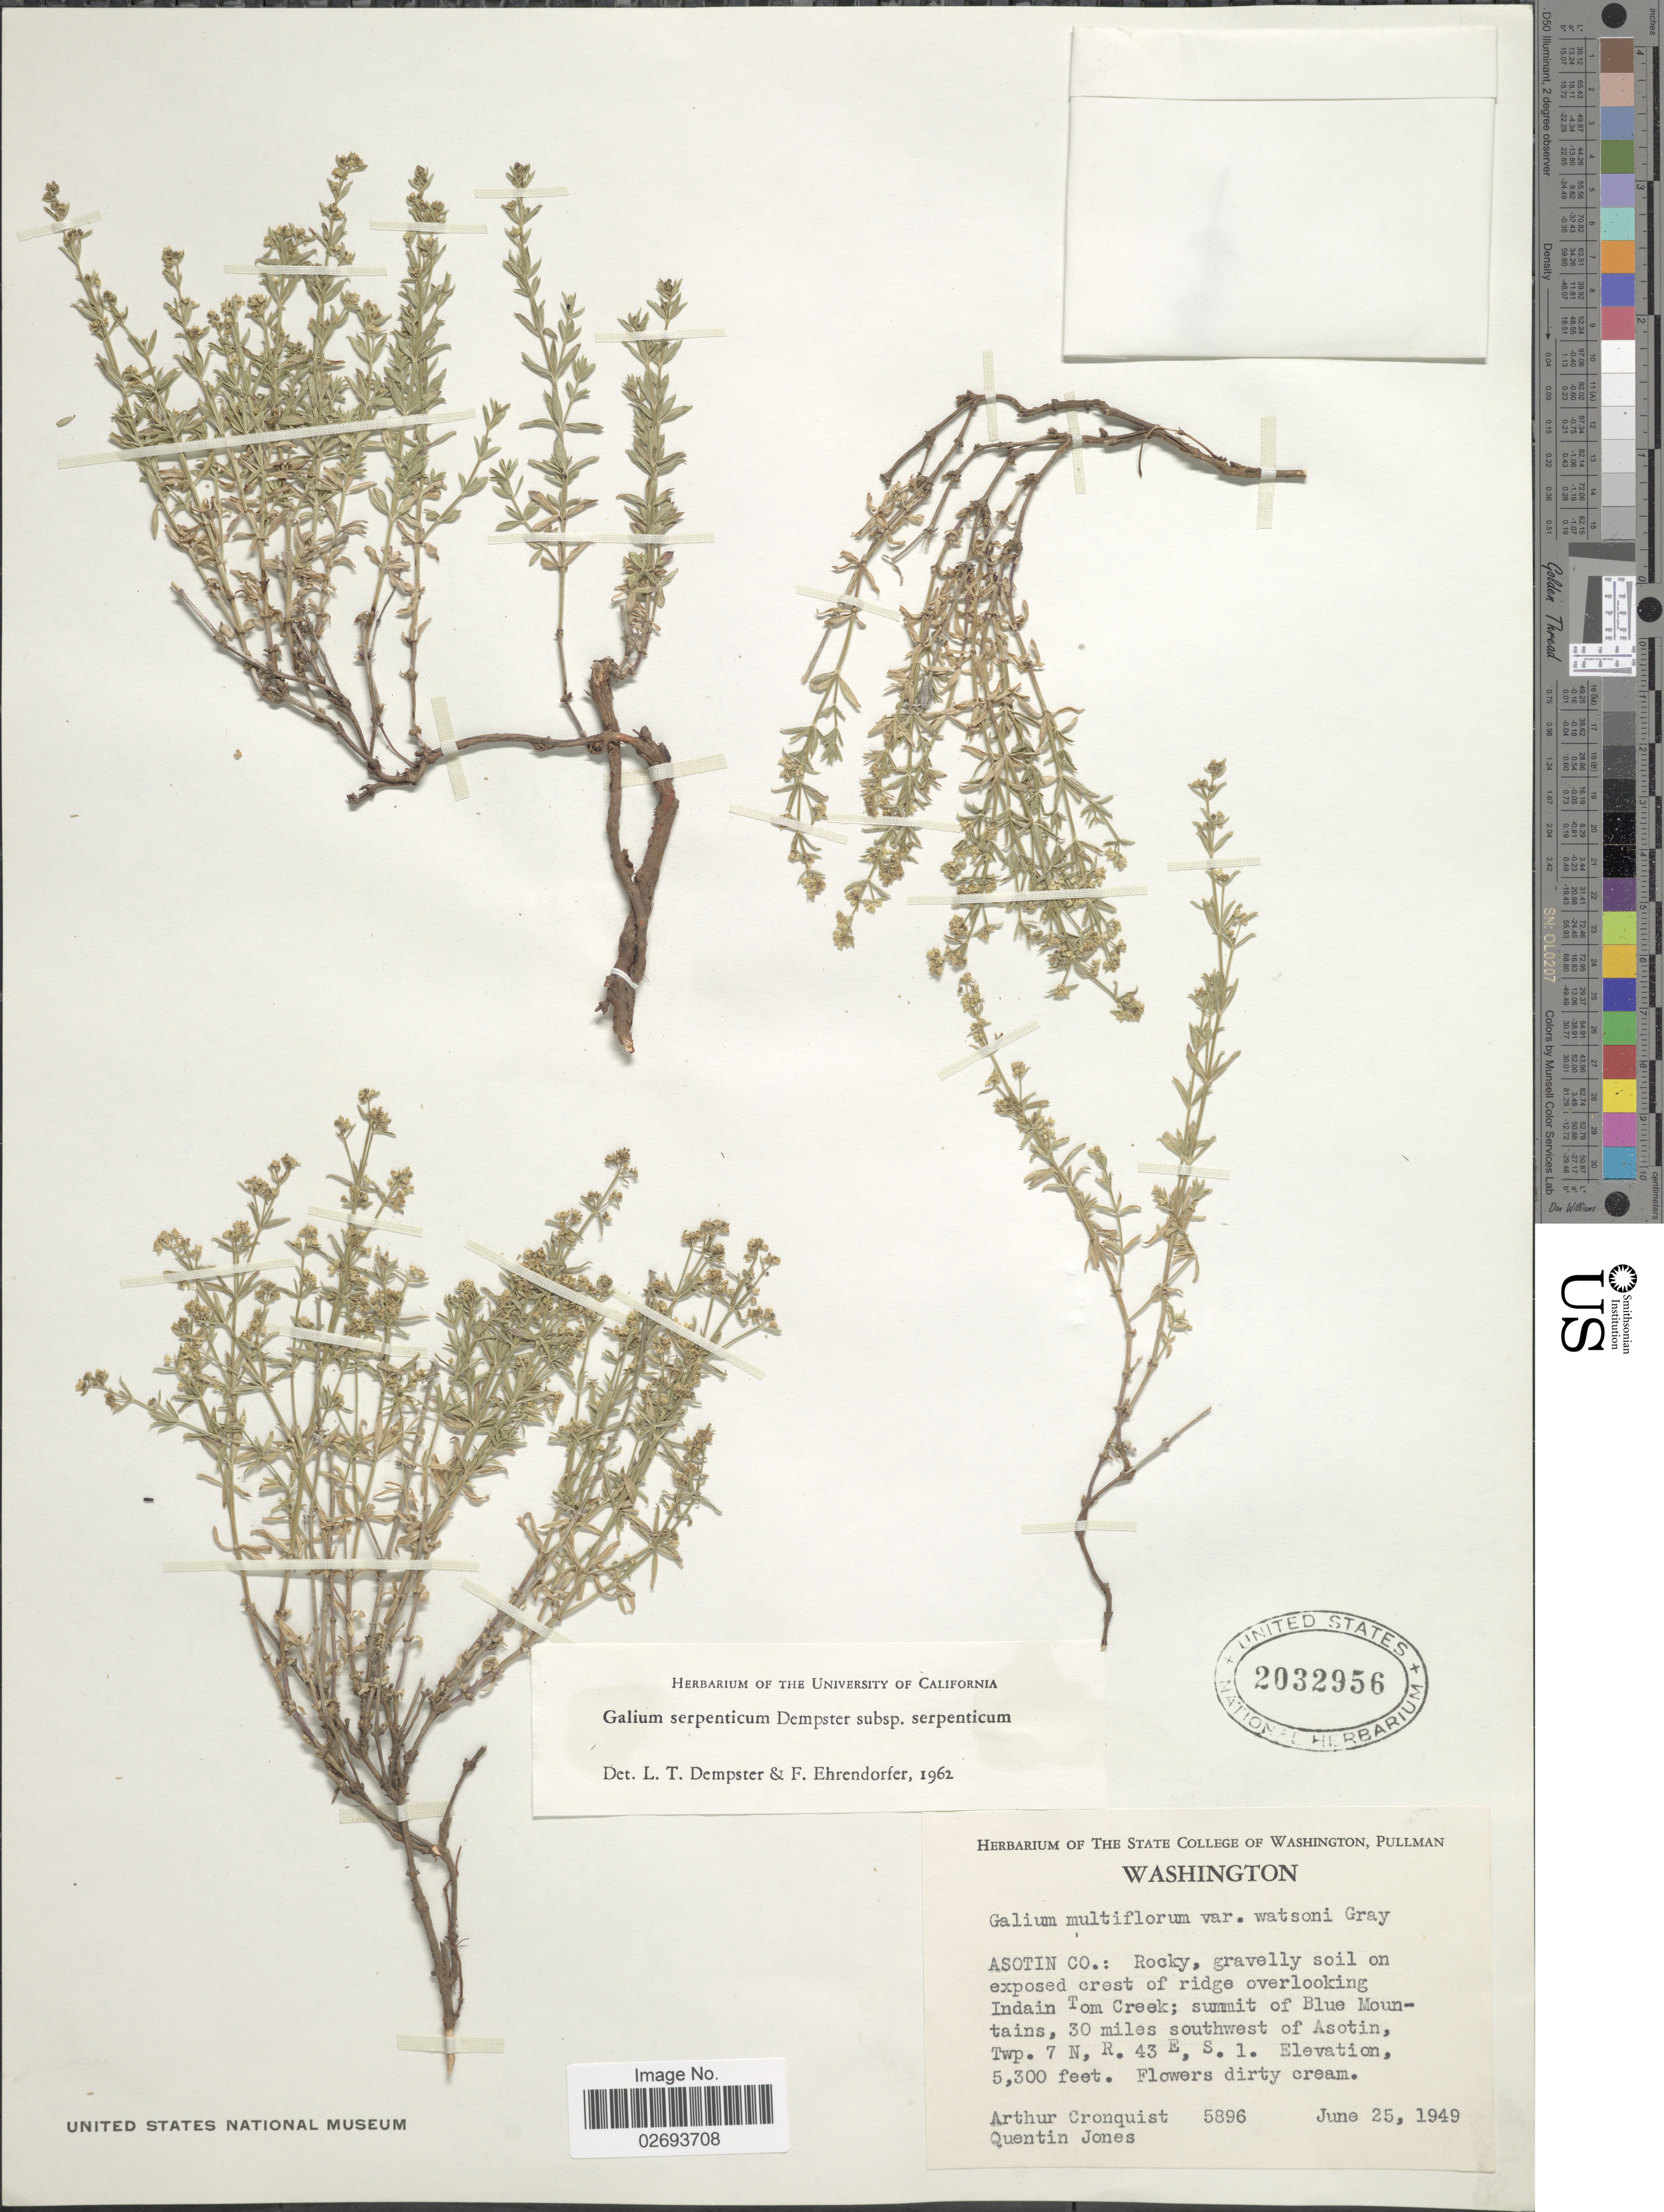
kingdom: Plantae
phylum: Tracheophyta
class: Magnoliopsida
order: Gentianales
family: Rubiaceae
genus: Galium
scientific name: Galium serpenticum subsp. serpenticum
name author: Dempster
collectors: A. J. Cronquist & Q. Jones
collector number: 5896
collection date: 1949-06-25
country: United States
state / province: Washington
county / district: Asotin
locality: Asotin Co.: Rocky, gravelly soil on exposed crest of ridge overlooking Indian Tom Creek; summit of Blue Mountains, 30 miles southwest of Asotin, Twp. 7N, R43E, S1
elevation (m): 1615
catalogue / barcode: US 2032956